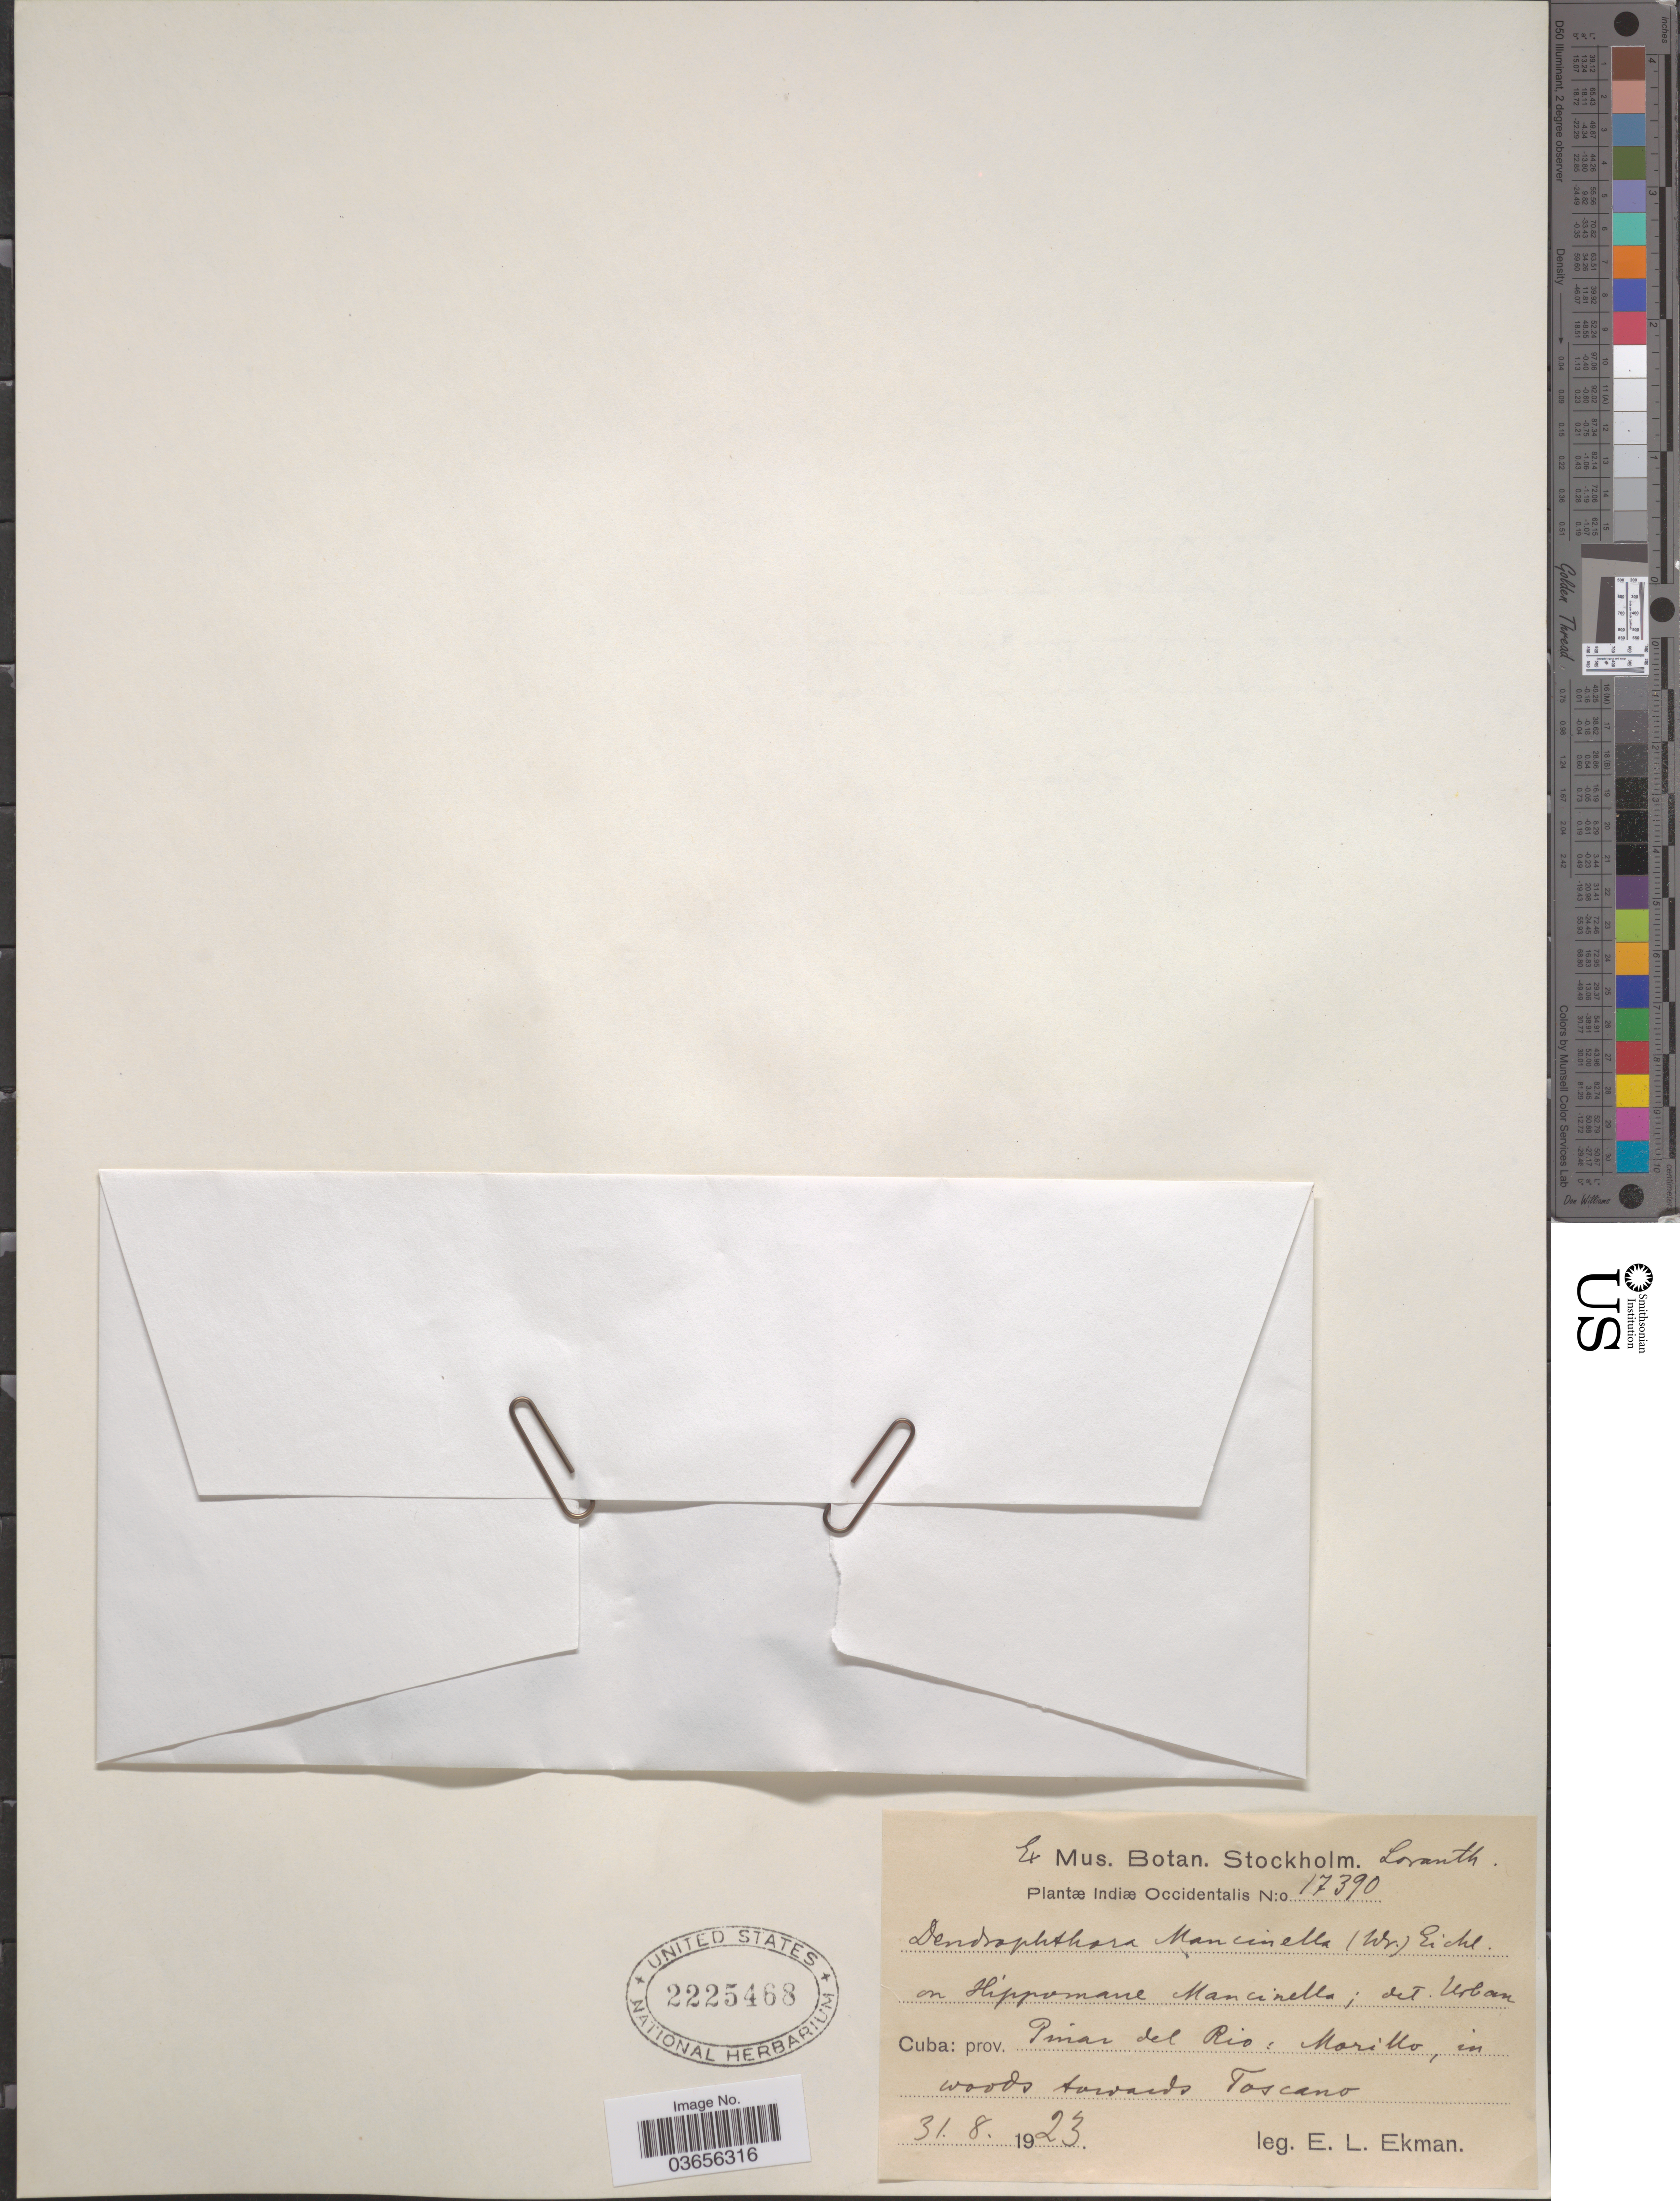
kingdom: Plantae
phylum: Tracheophyta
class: Magnoliopsida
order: Santalales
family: Viscaceae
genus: Dendrophthora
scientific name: Dendrophthora mancinellae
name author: (C. Wright ex Griseb.) Eichler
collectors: E. L. Ekman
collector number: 17390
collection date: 1923-08-31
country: Cuba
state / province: Pinar del Río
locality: Marillo, in woods towards Toscano.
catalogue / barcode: US 2225468